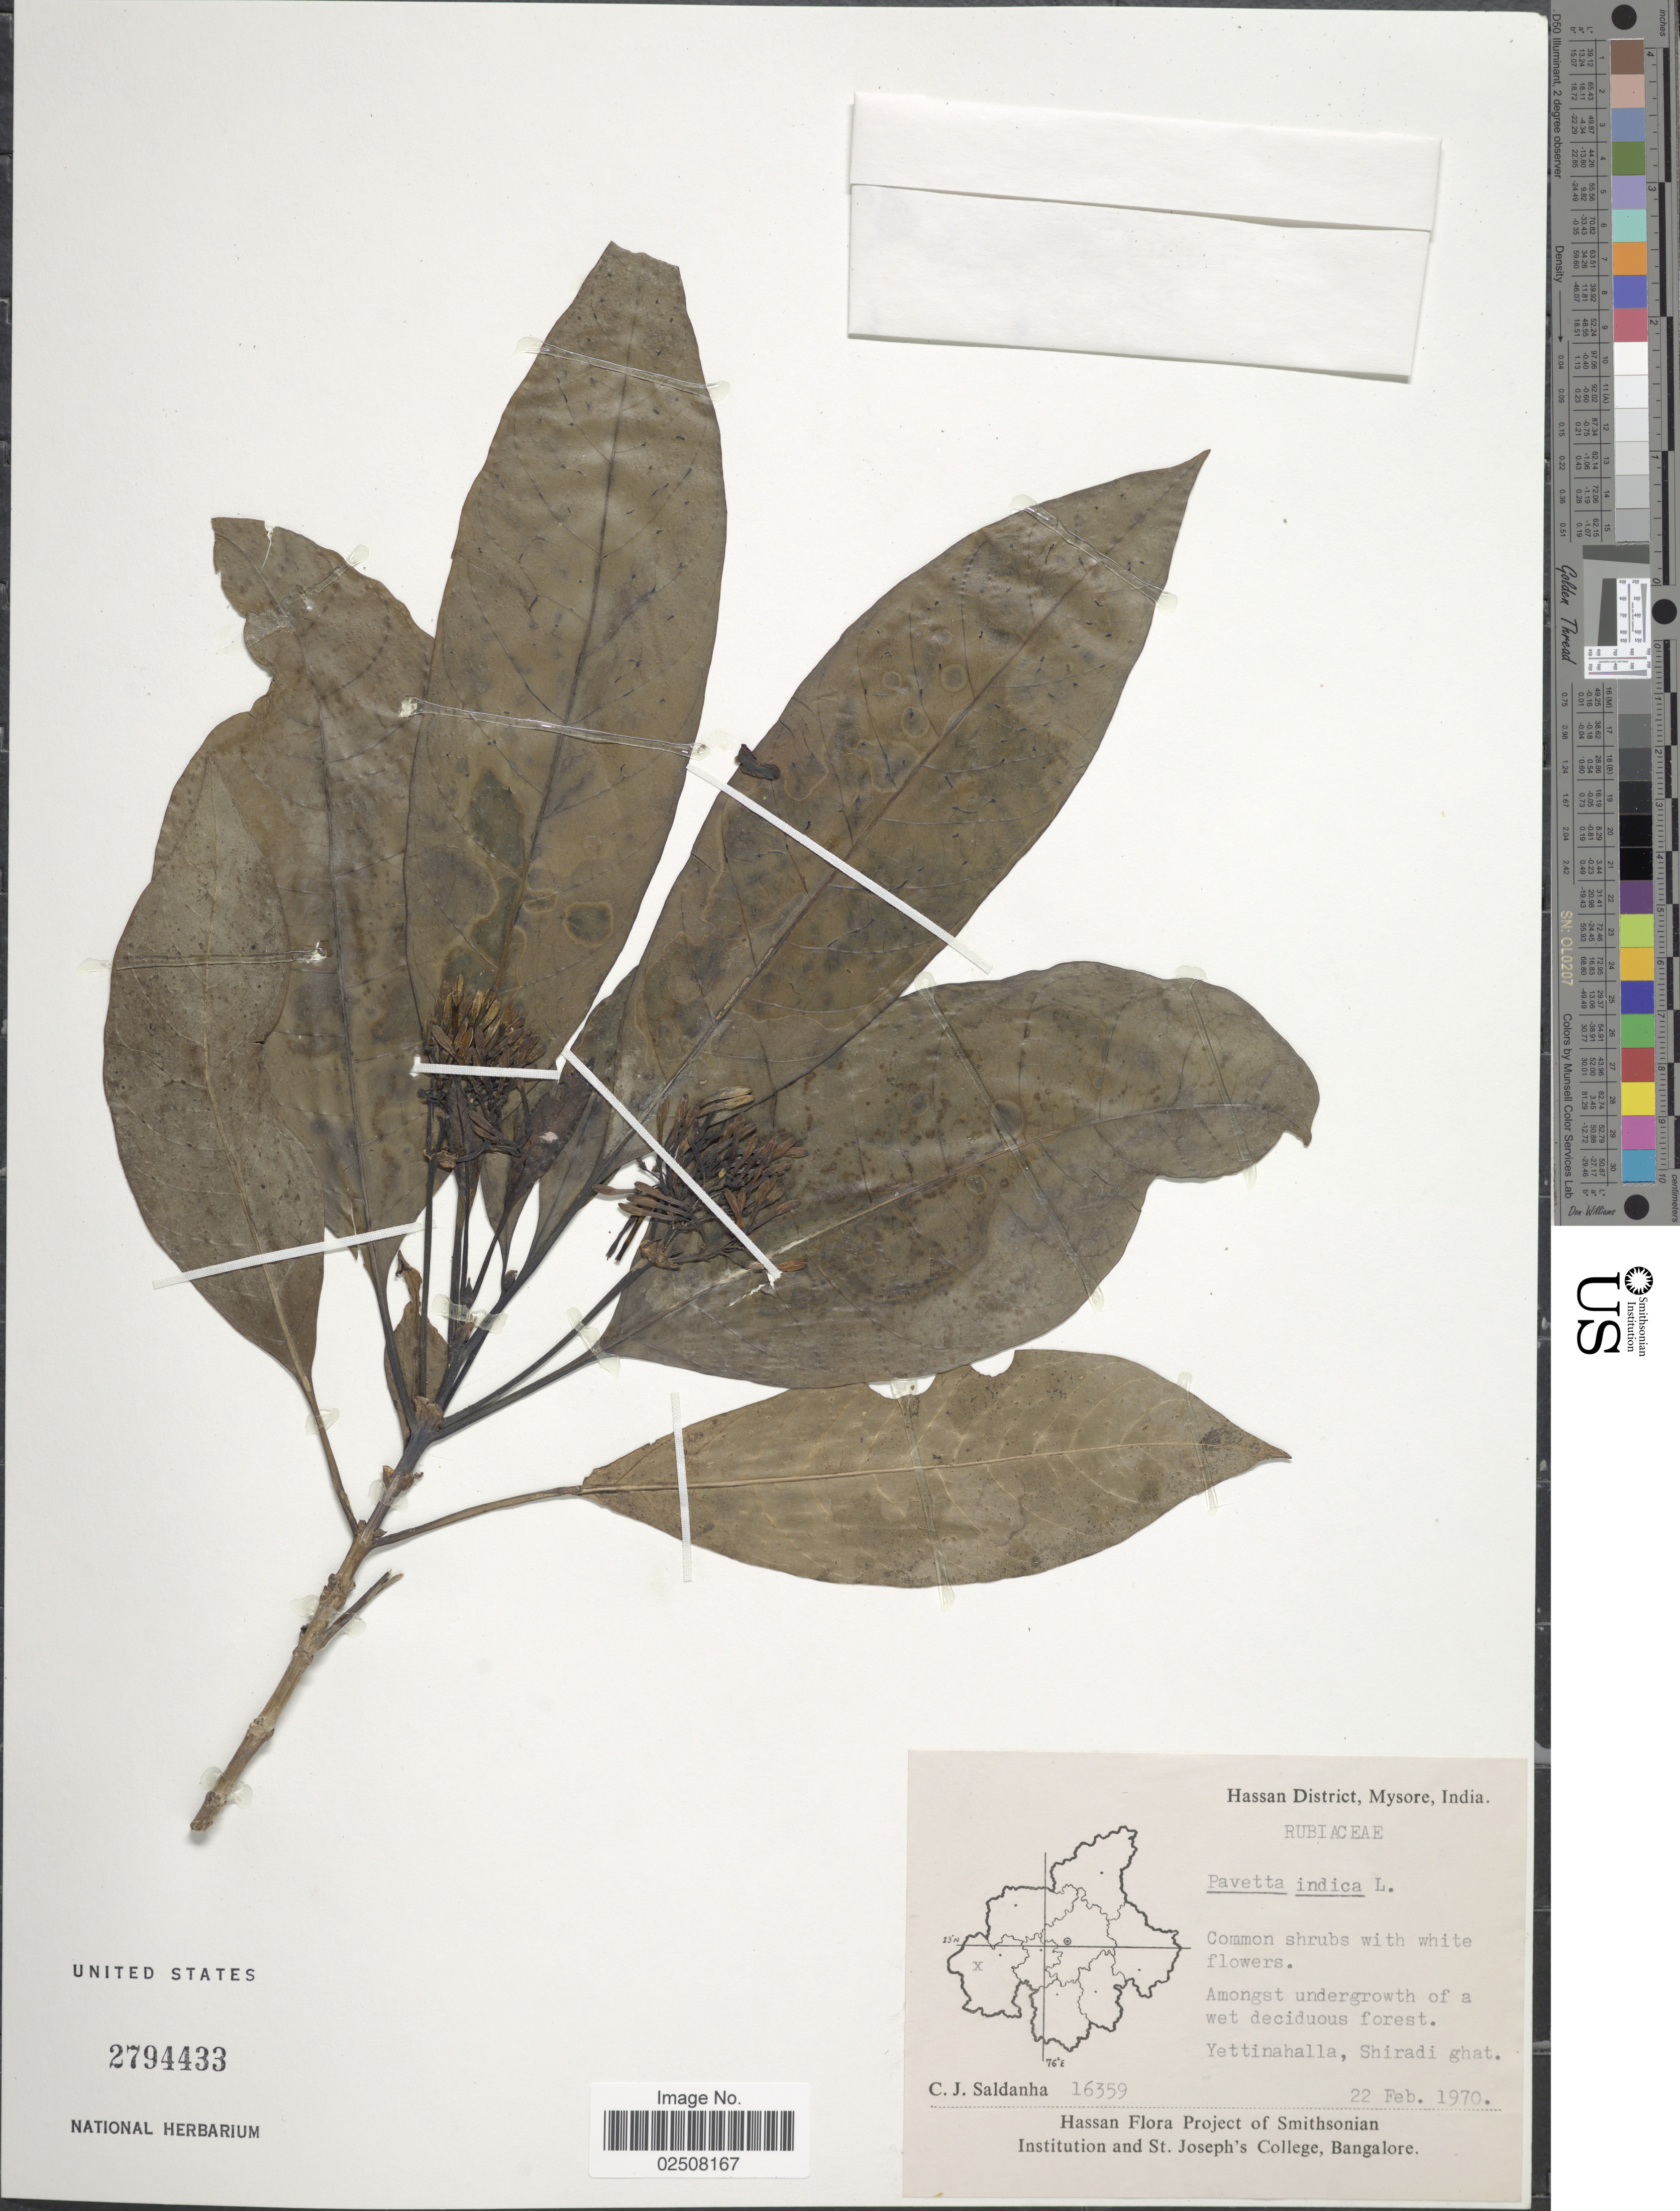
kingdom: Plantae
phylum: Tracheophyta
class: Magnoliopsida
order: Gentianales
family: Rubiaceae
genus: Pavetta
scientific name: Pavetta indica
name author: L.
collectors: C. J. Saldanha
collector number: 16359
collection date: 1970-02-22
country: India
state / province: Karnataka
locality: Hassan District, Mysore, Amongst undergrowth of a wet deciduous forest, Yettinahalla, Shiradi ghat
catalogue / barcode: US 2794433